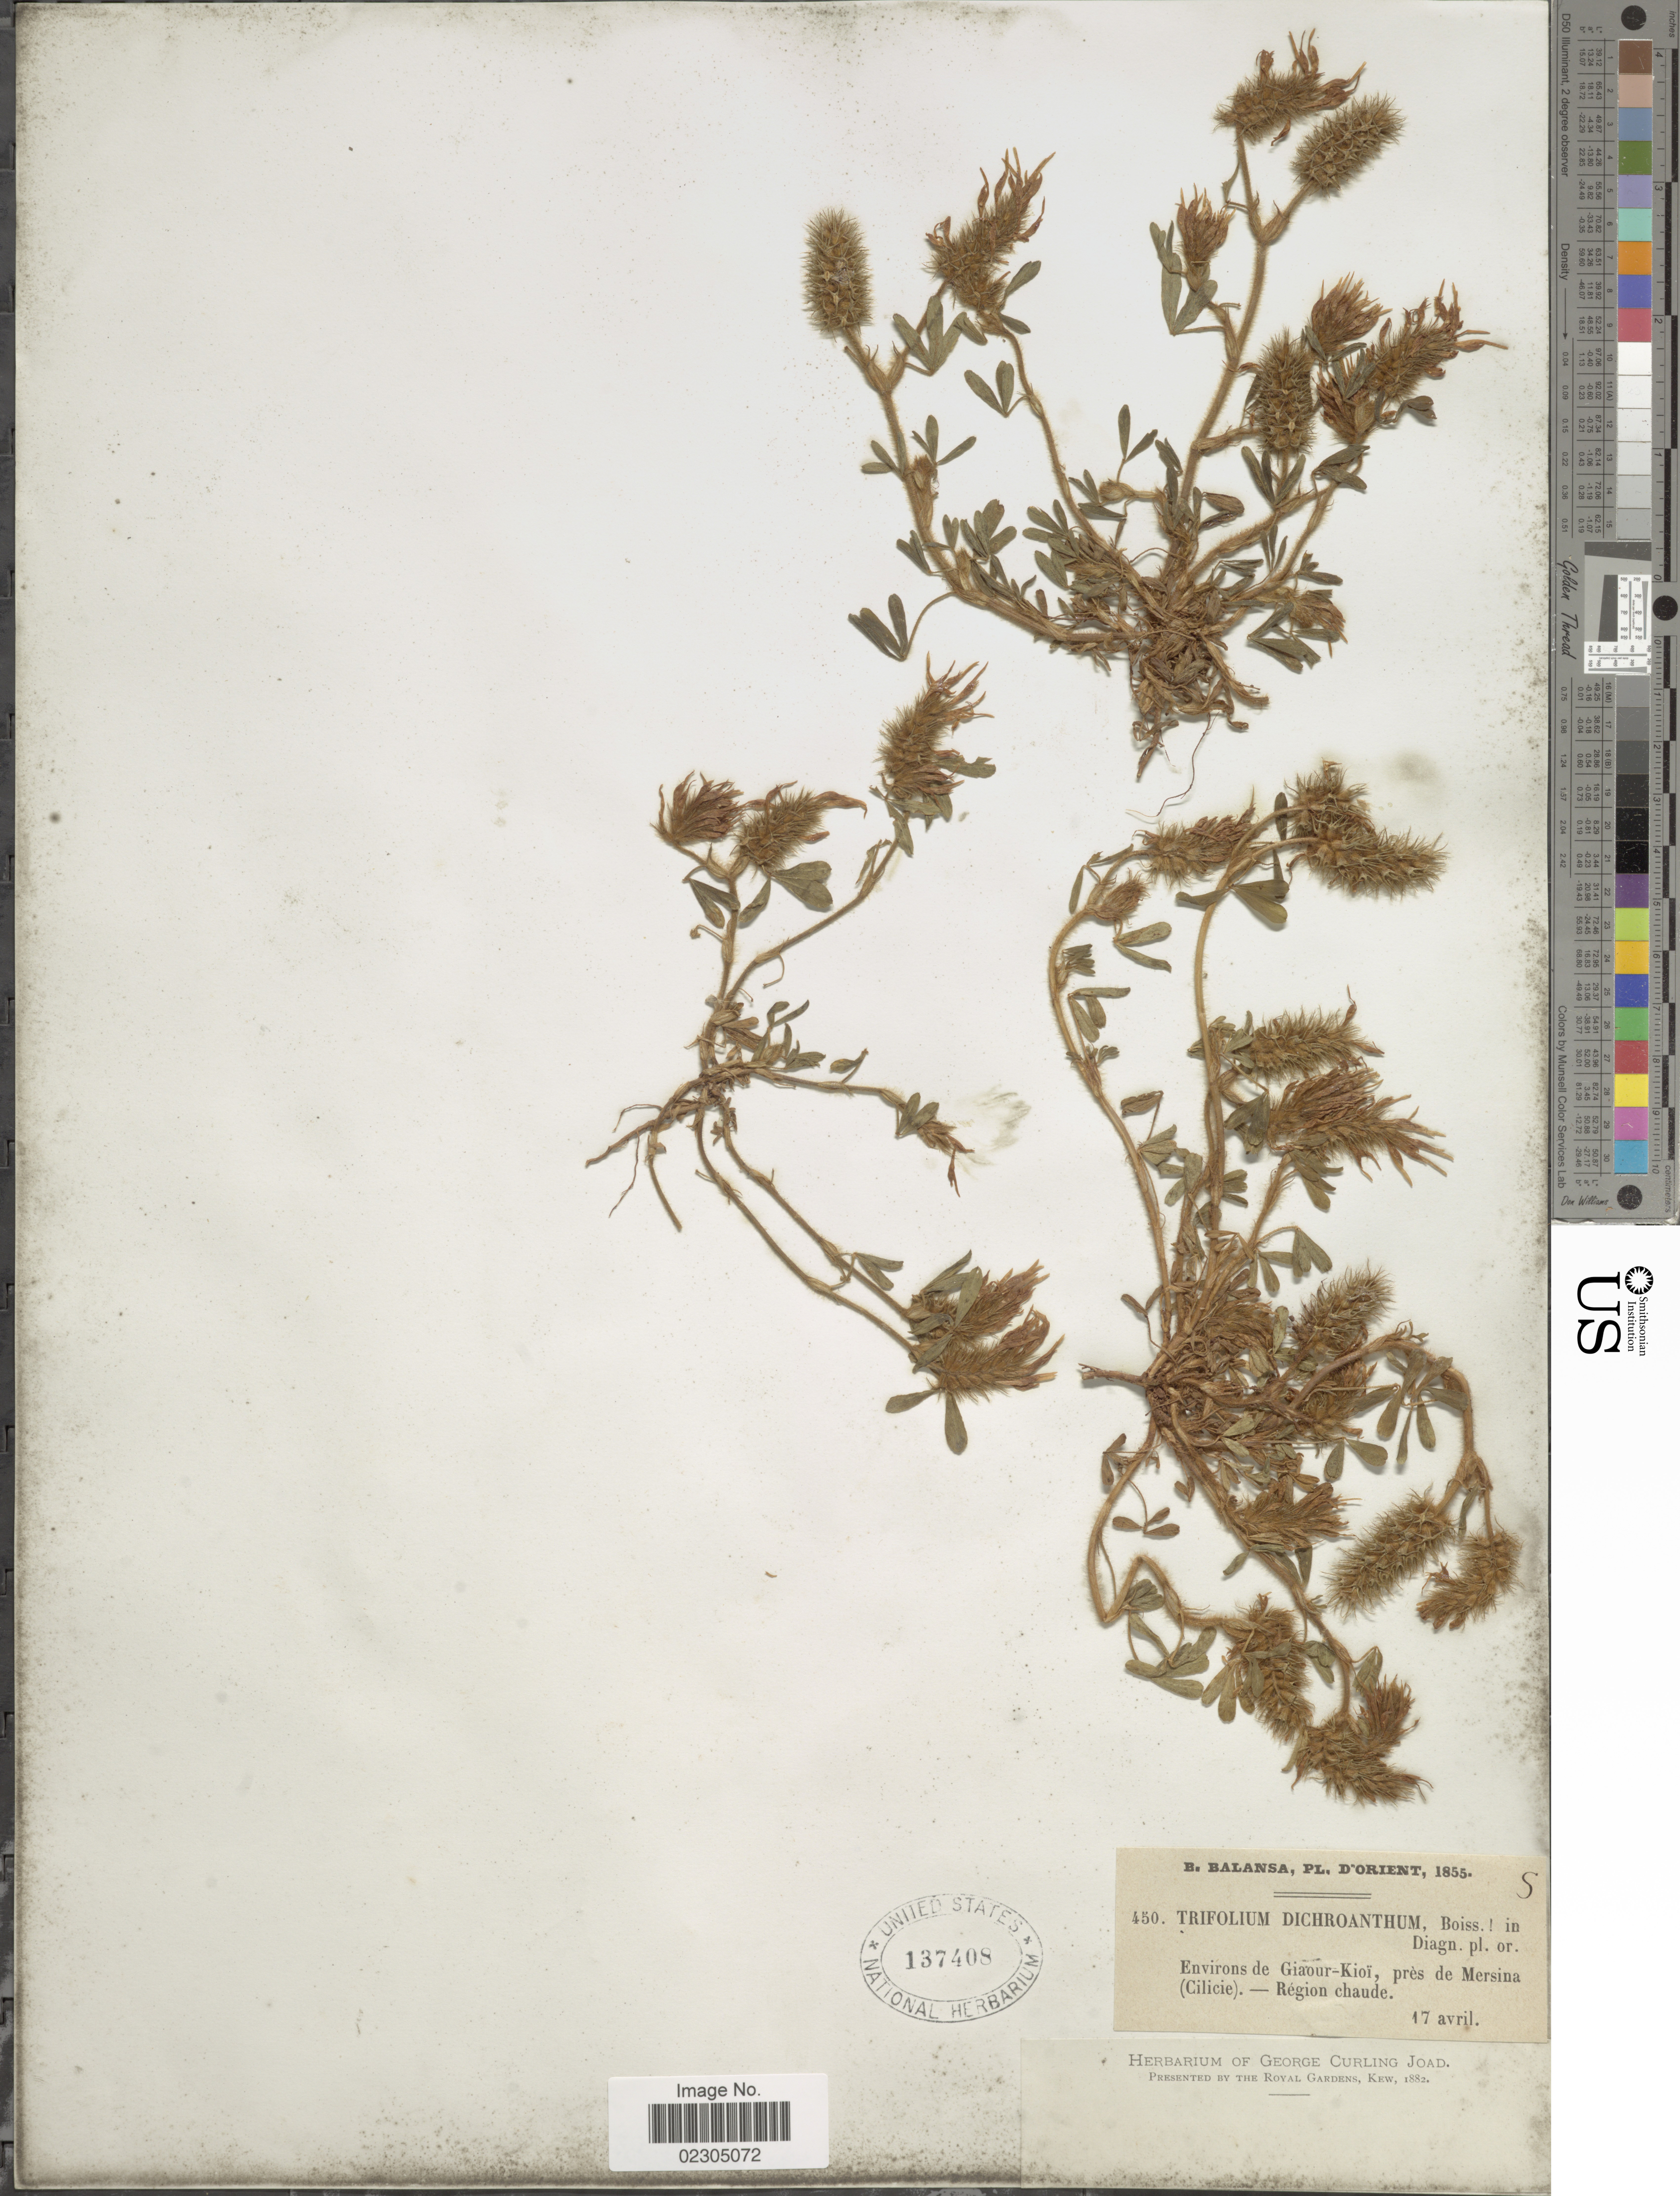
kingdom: Plantae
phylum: Tracheophyta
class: Magnoliopsida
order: Fabales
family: Fabaceae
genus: Trifolium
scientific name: Trifolium dichroanthum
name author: Boiss.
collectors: B. Balansa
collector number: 450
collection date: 1855-04-17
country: Turkey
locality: D'Orient. Environs de Giaour- Kioi, pres de Mersina ( Cilicie). Region chaude.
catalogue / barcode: US 137408